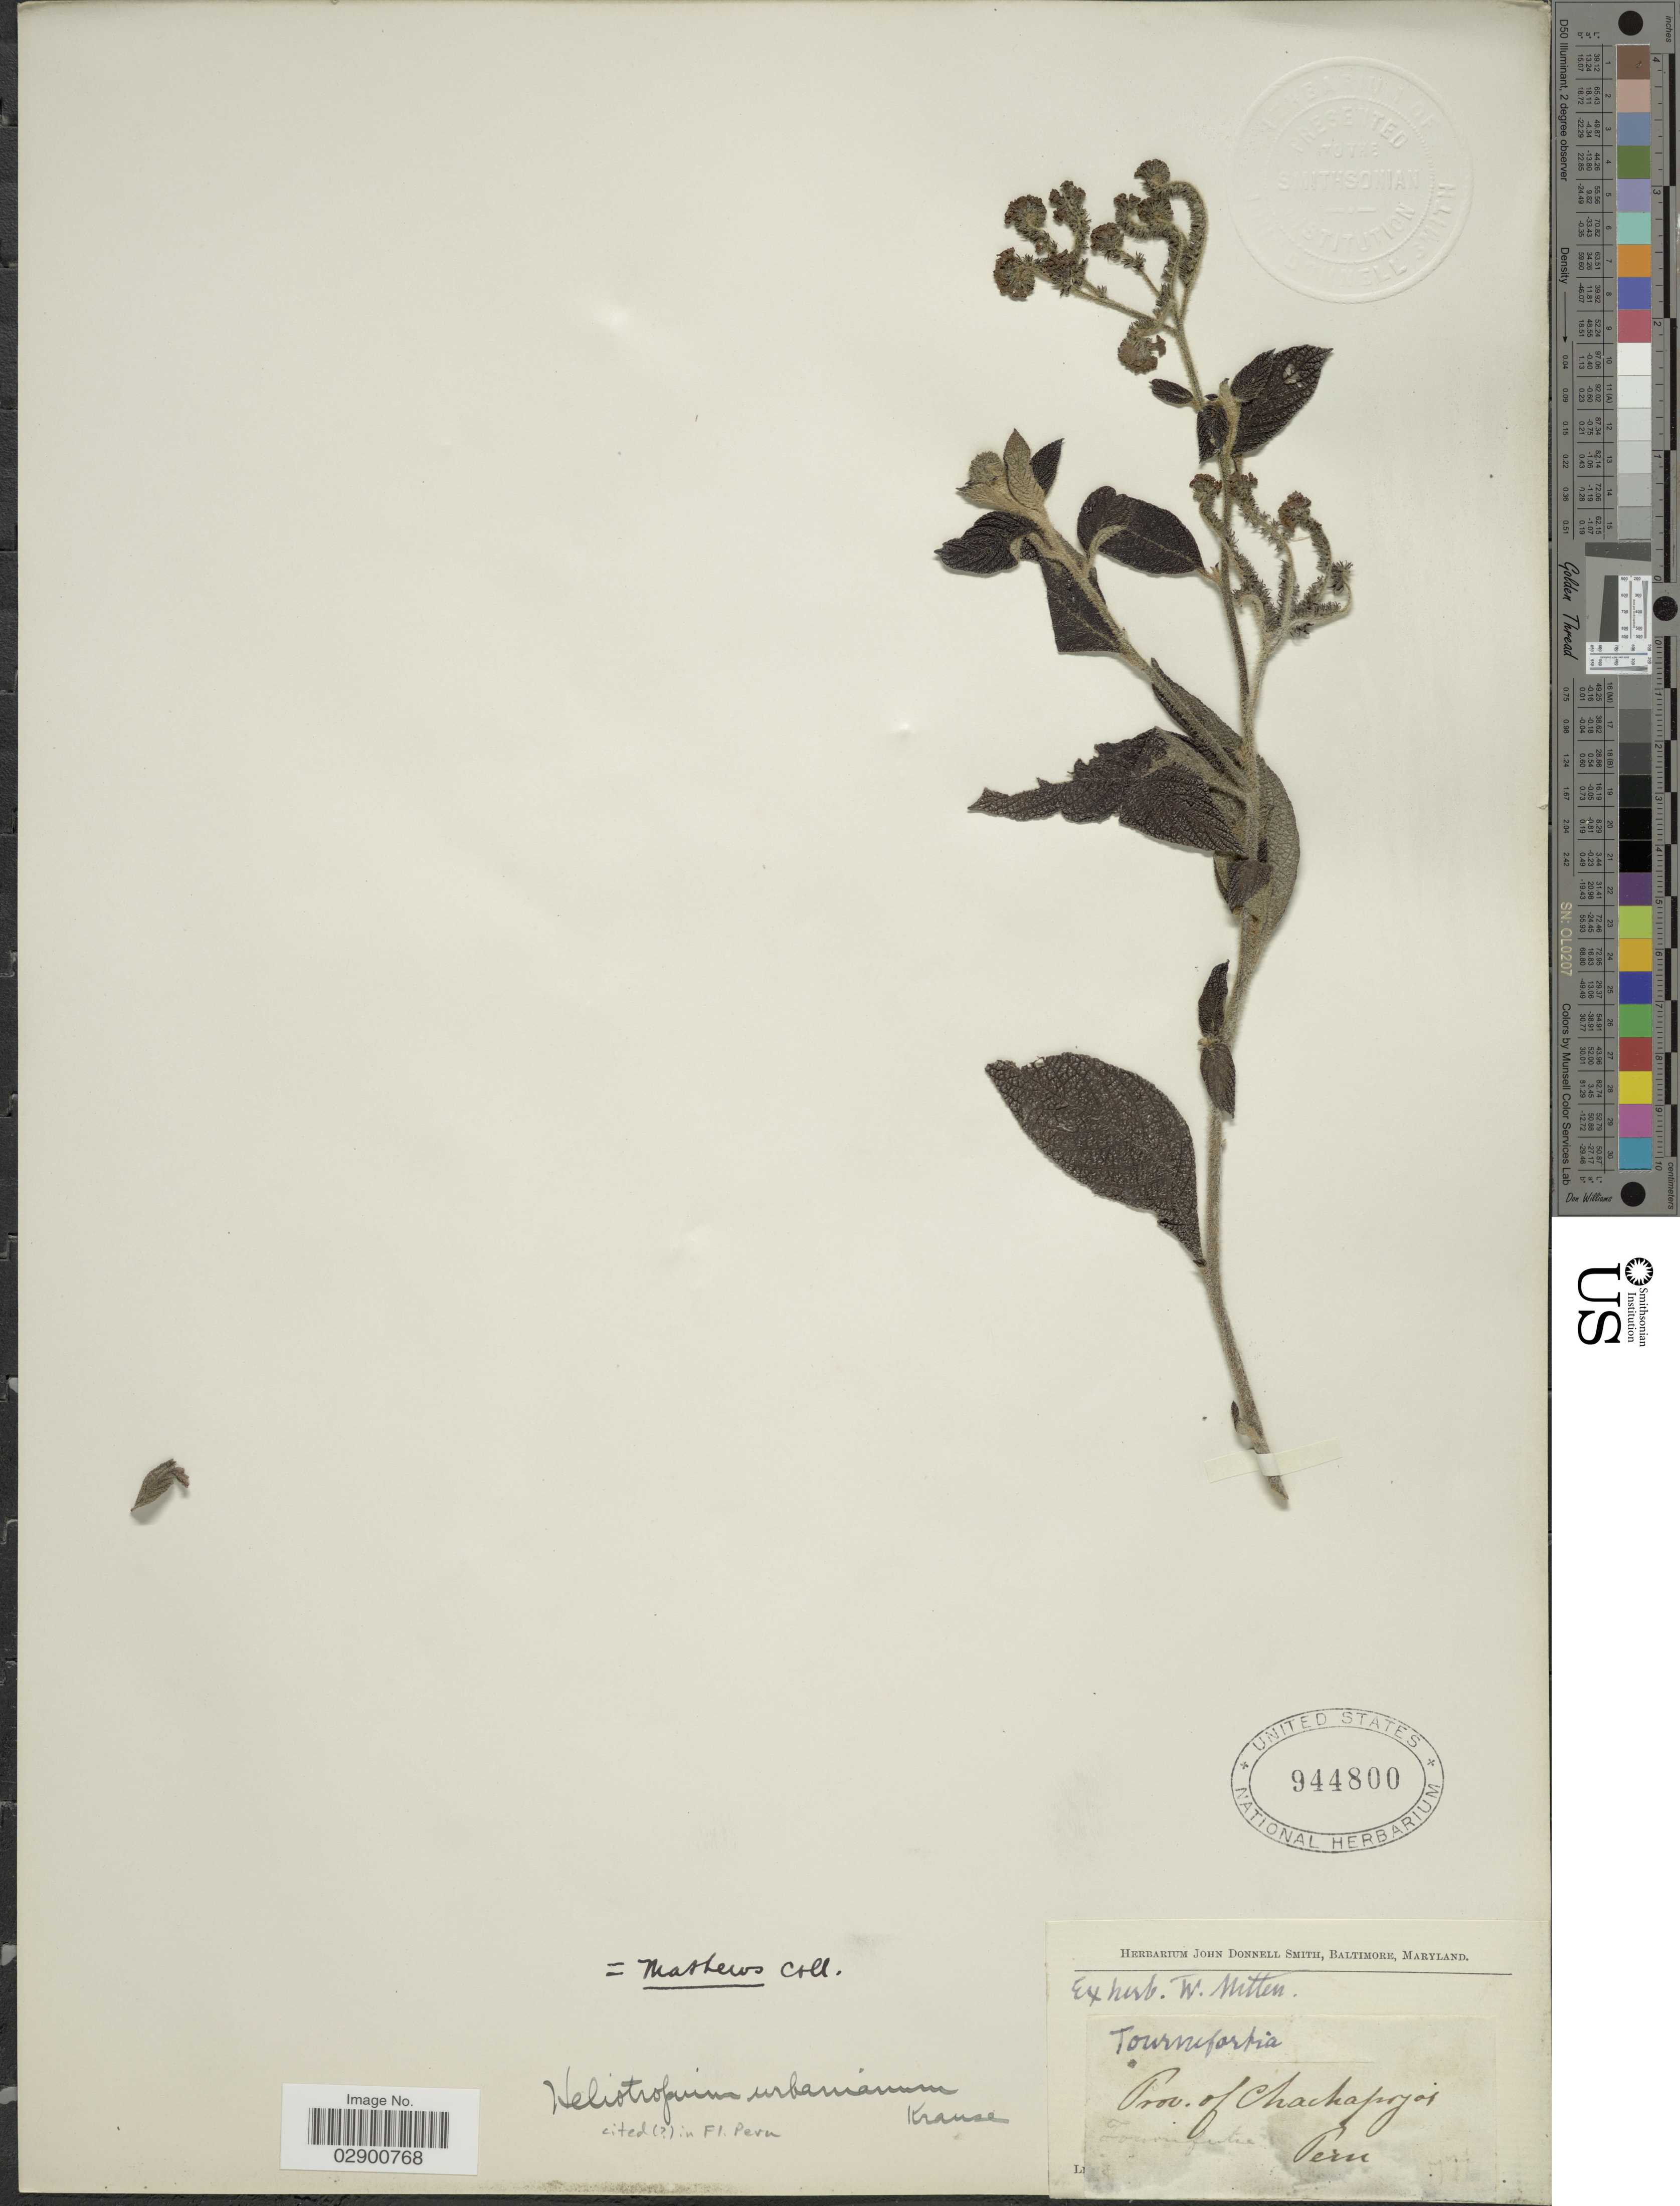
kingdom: Plantae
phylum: Tracheophyta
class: Magnoliopsida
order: Boraginales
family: Heliotropiaceae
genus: Heliotropium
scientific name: Heliotropium urbanianum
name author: K. Krause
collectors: ex herb. W. Mitten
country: Peru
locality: Prov. of Chachapoyas.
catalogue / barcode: US 944800